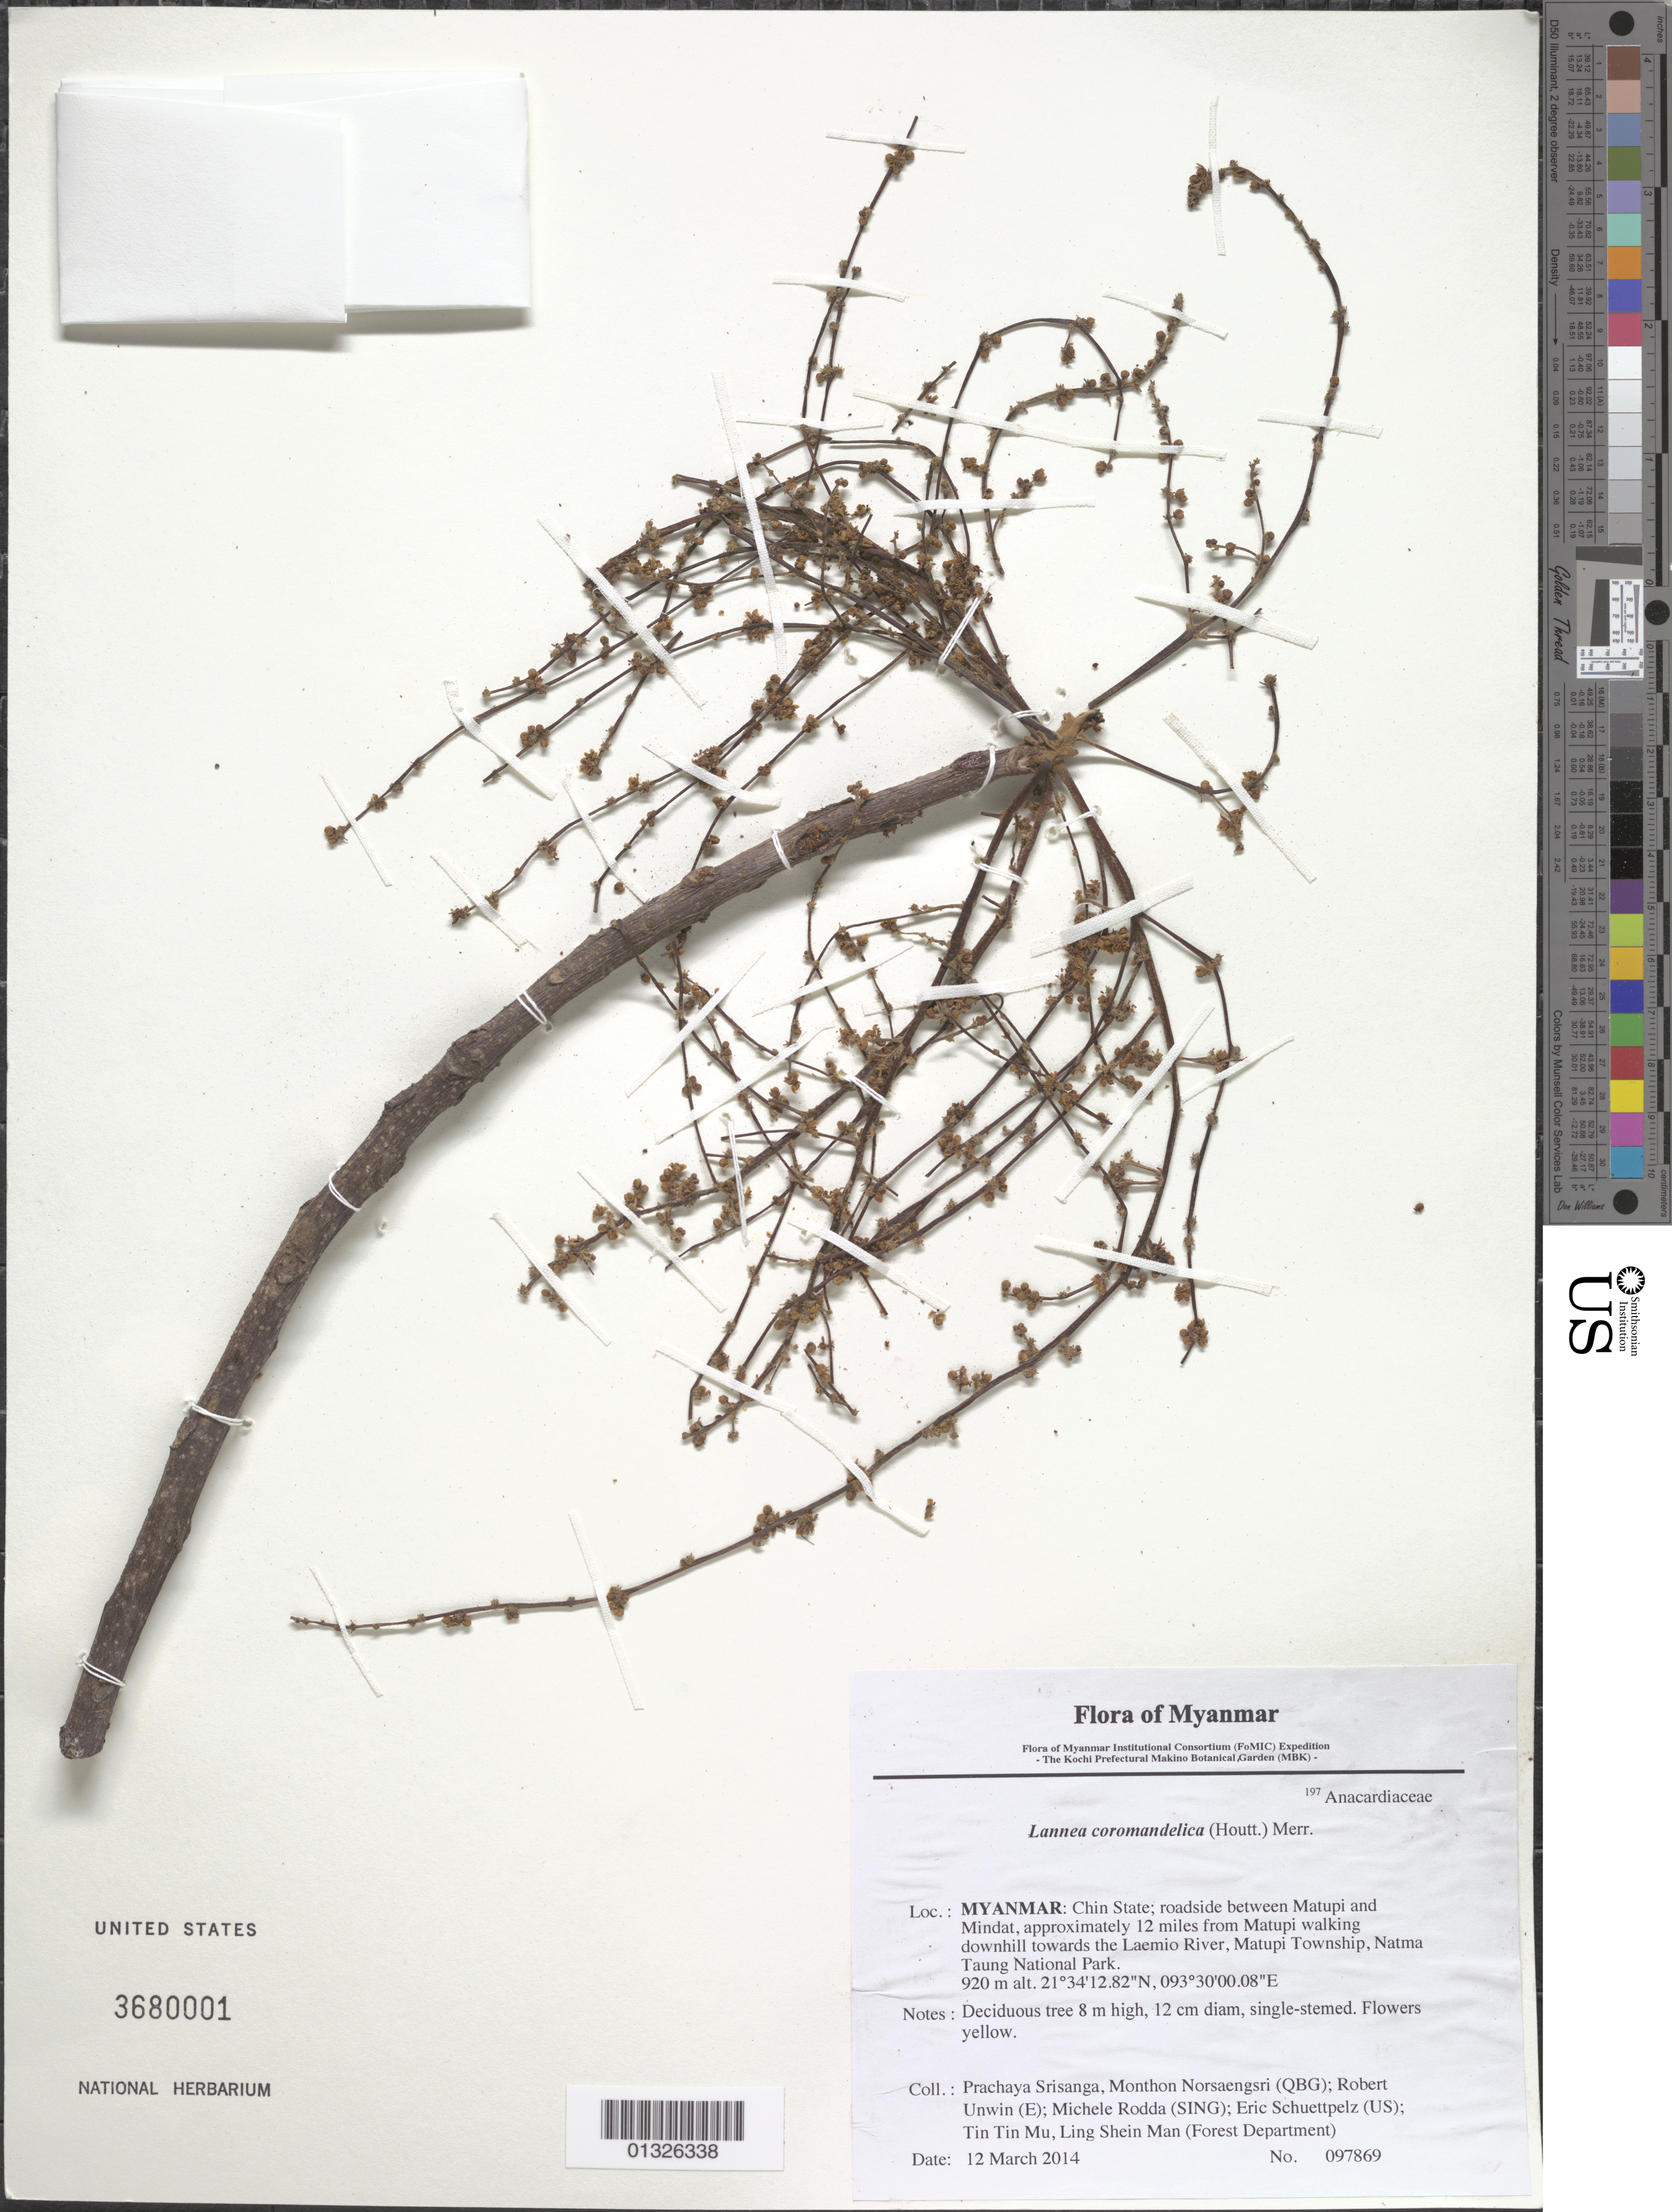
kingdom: Plantae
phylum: Tracheophyta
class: Magnoliopsida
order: Sapindales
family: Anacardiaceae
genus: Lannea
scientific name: Lannea coromandelica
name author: (Houtt.) Merr.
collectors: P. Srisanga, M. Norsaengsri, R. Unwin, M. Rodda, E. Schuettpelz, Tin Tin Mu & Ling Shein Man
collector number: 97869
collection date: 2014-03-12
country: Myanmar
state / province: Chin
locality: Roadside between Matupi and Mindat, approximately 12 miles from Matupi walking downhill towards the Laemio River, Matupi Township, Natma Taung National Park.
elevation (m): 920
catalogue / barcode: US 3680001